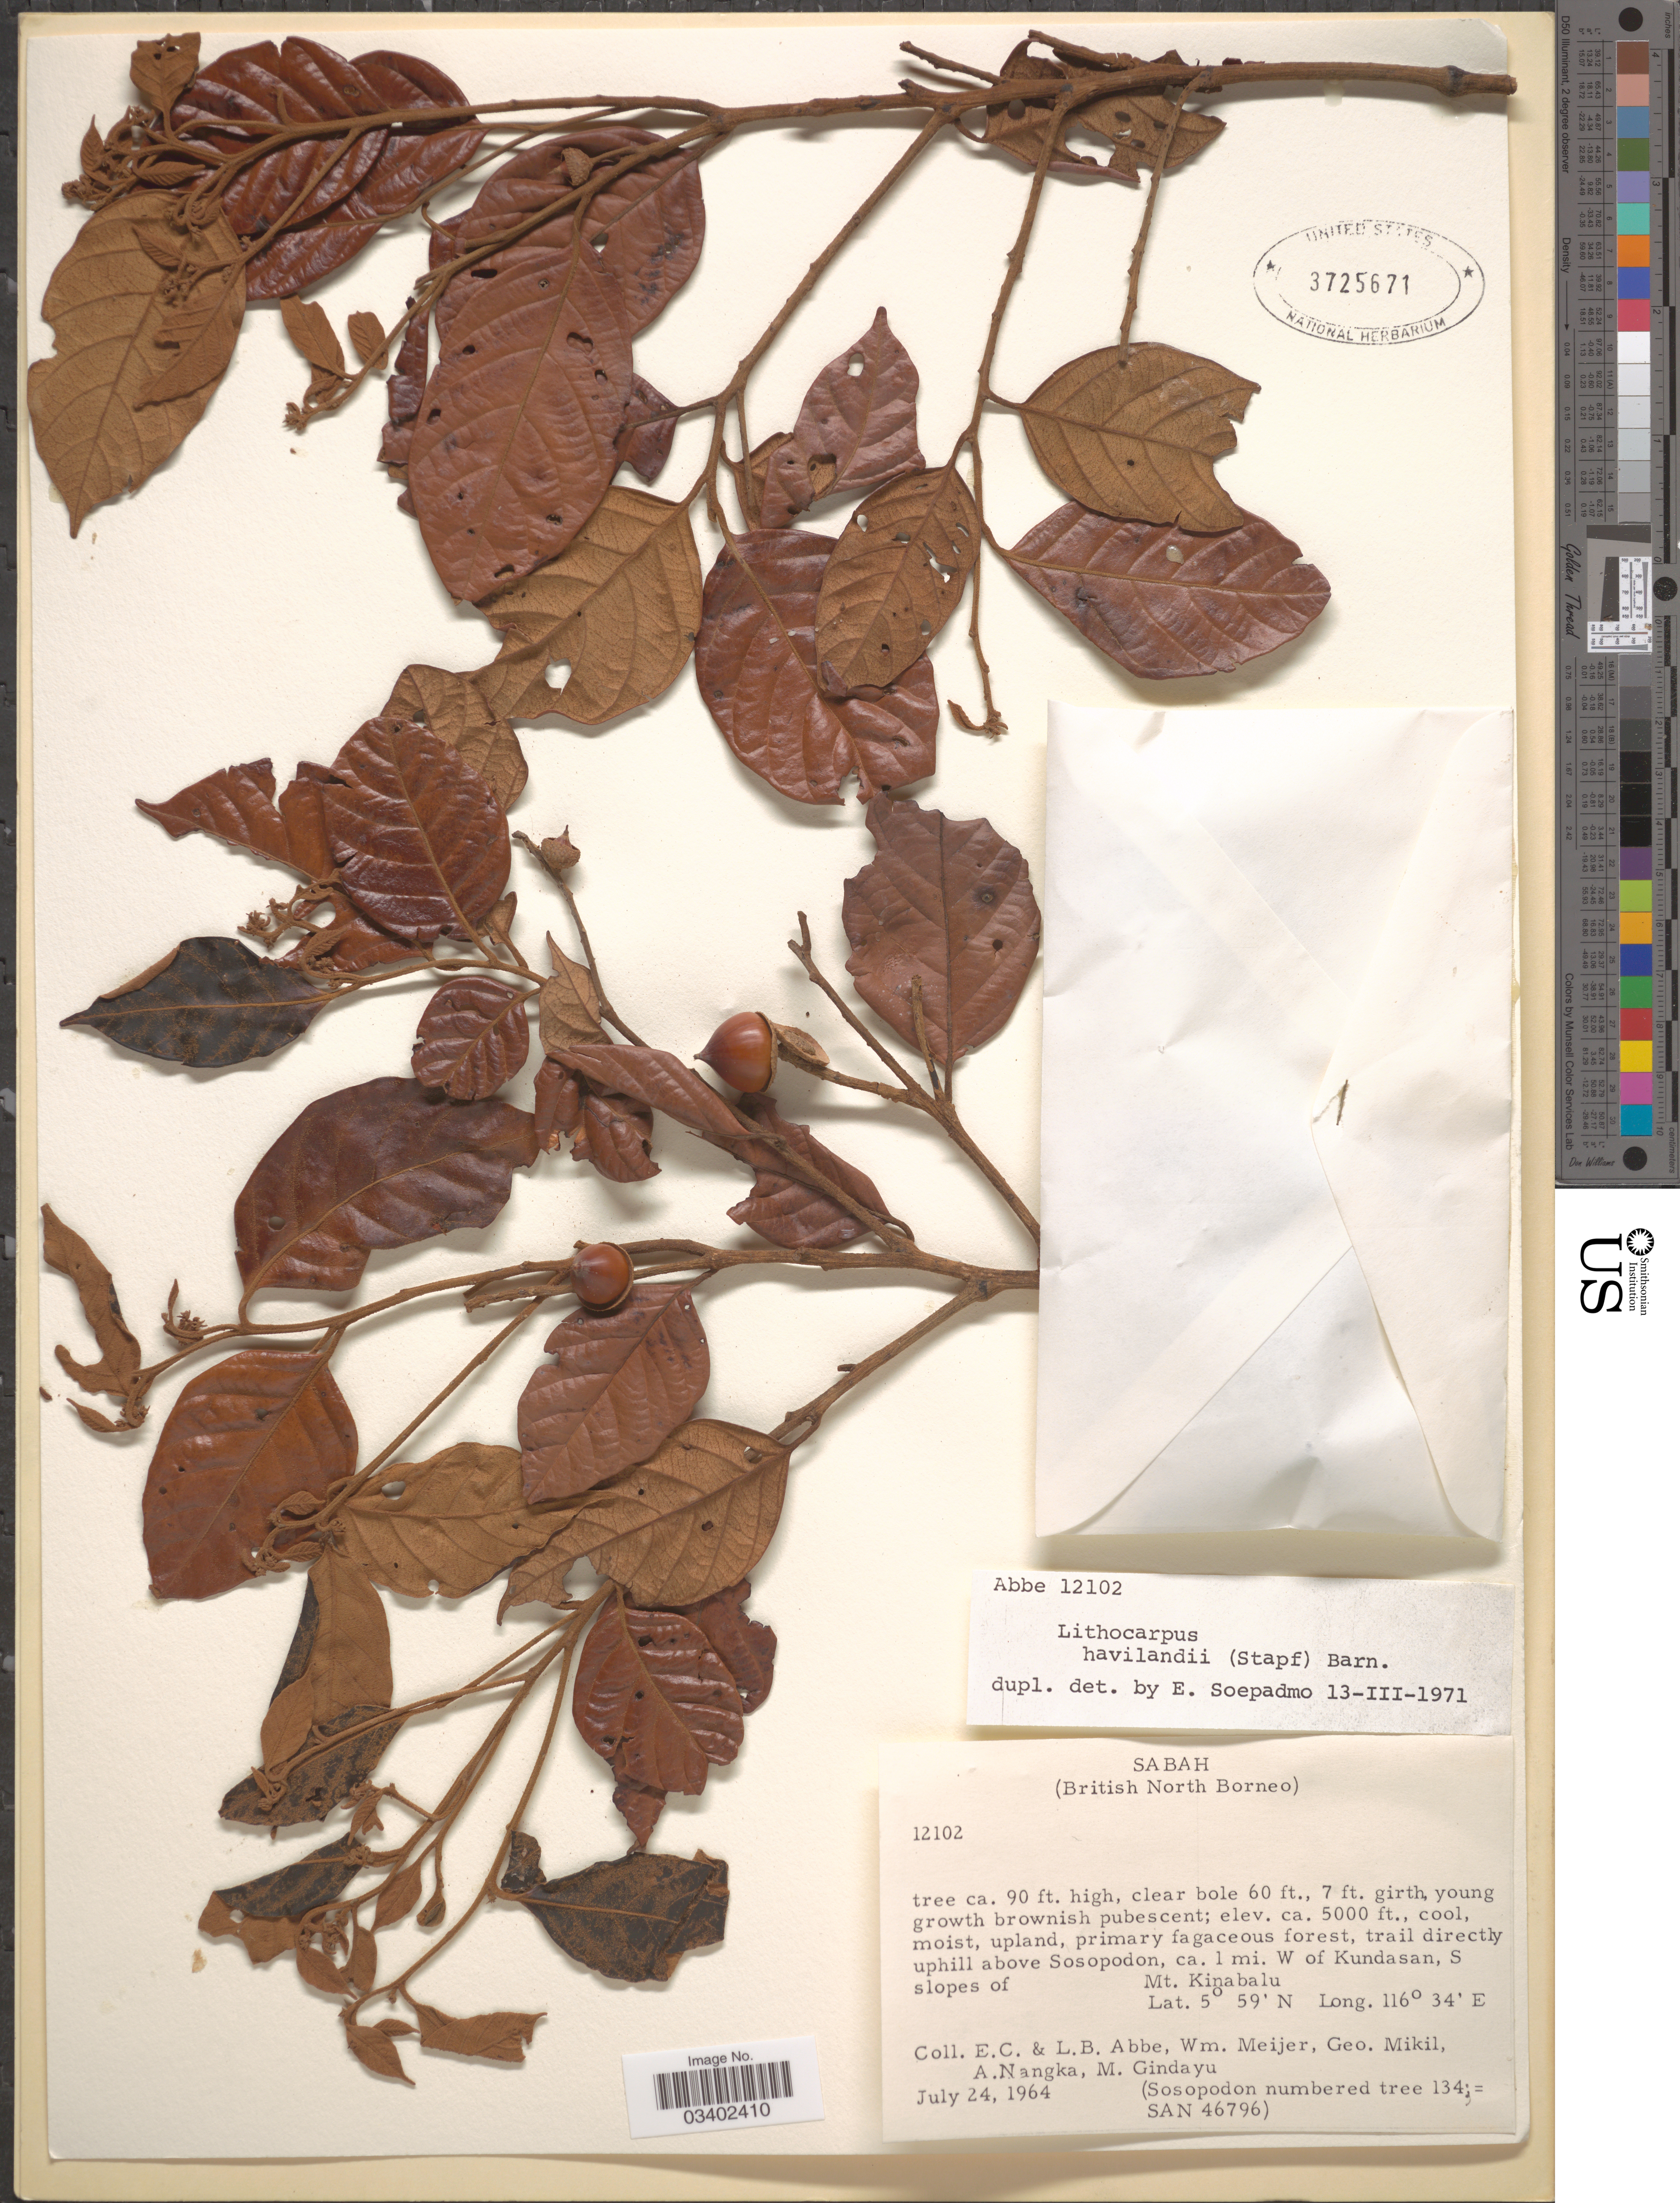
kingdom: Plantae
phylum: Tracheophyta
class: Magnoliopsida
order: Fagales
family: Fagaceae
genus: Lithocarpus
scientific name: Lithocarpus havilandii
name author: (Stapf) Barnett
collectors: E. C. Abbe, L. B. Abbe, W. Meijer, G. Mikil & et al.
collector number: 12102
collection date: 1964-07-24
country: Malaysia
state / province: Sabah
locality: British North Borneo, trail directly uphill above Sosopodon, ca. 1 mi. W of Kundasan, S slopes of Mt. Kinabalu.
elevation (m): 1524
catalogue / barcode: US 3725671